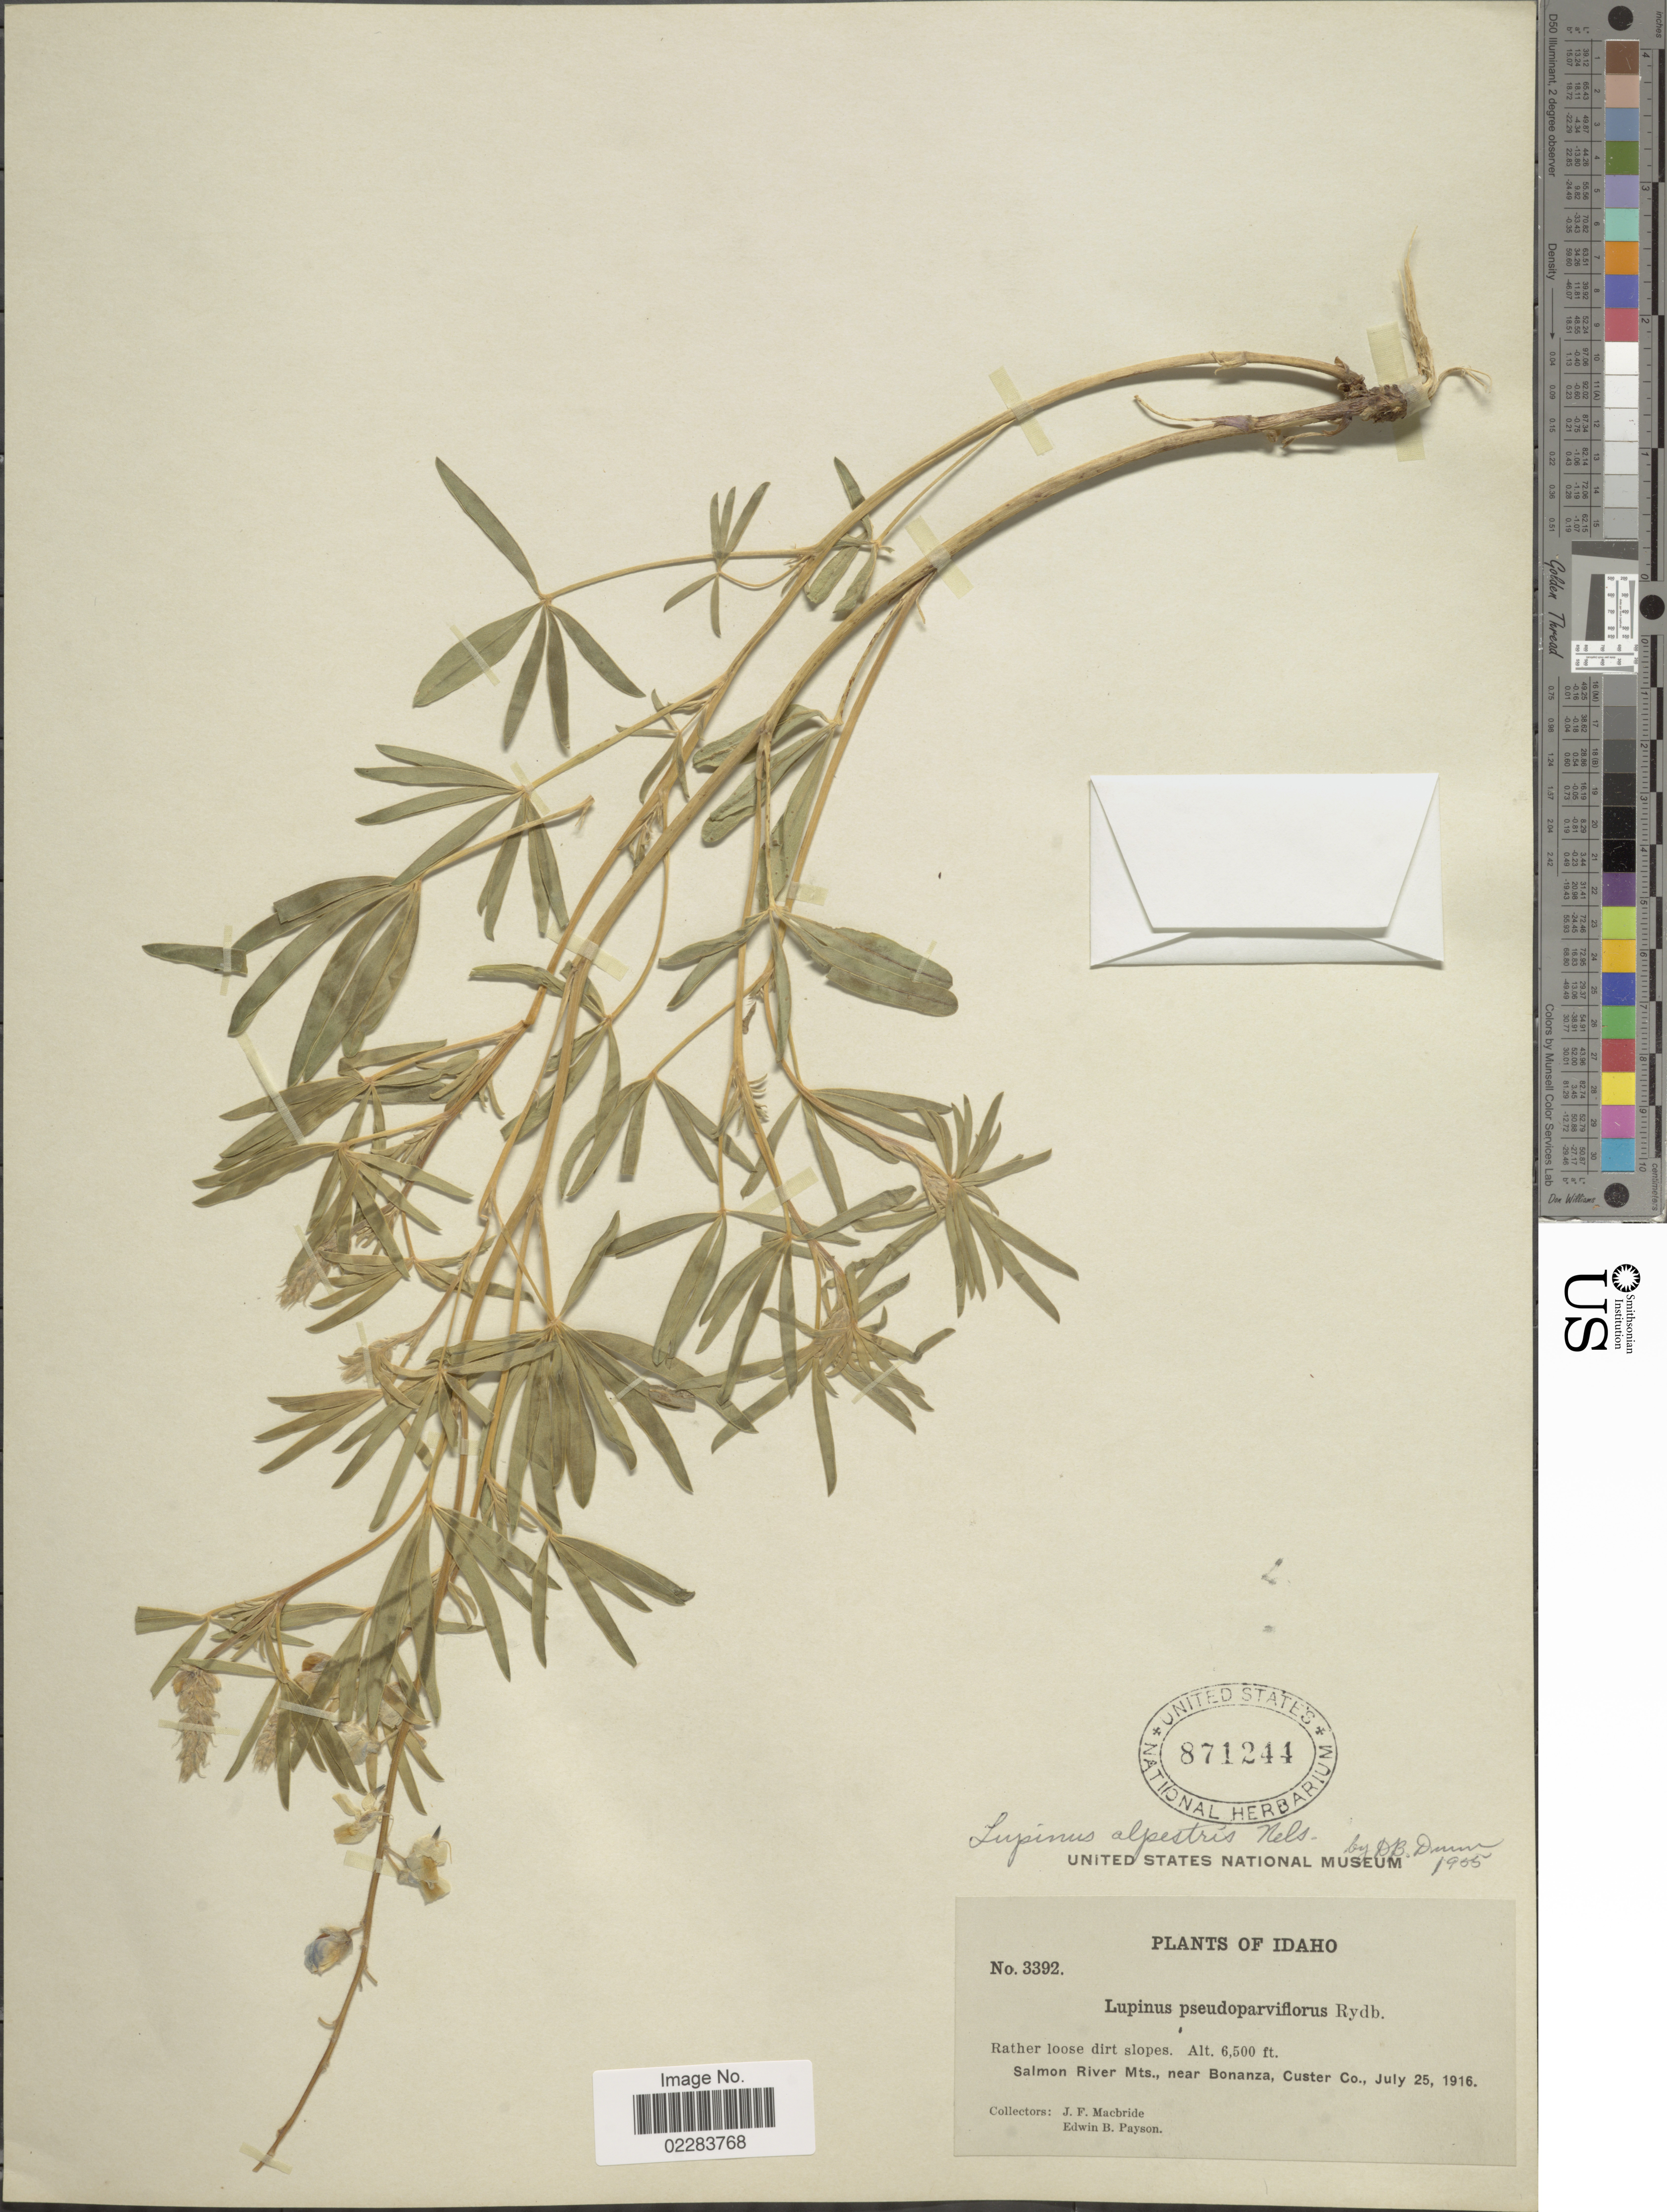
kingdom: Plantae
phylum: Tracheophyta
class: Magnoliopsida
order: Fabales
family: Fabaceae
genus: Lupinus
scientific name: Lupinus alpestris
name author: A. Nelson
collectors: J. F. Macbride & E. B. Payson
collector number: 3392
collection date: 1916-07-25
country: United States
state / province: Idaho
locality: Rather loose dirt slopes. Salmon River Mts., near Bonanza, Custer Co.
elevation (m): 1981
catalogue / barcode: US 871244